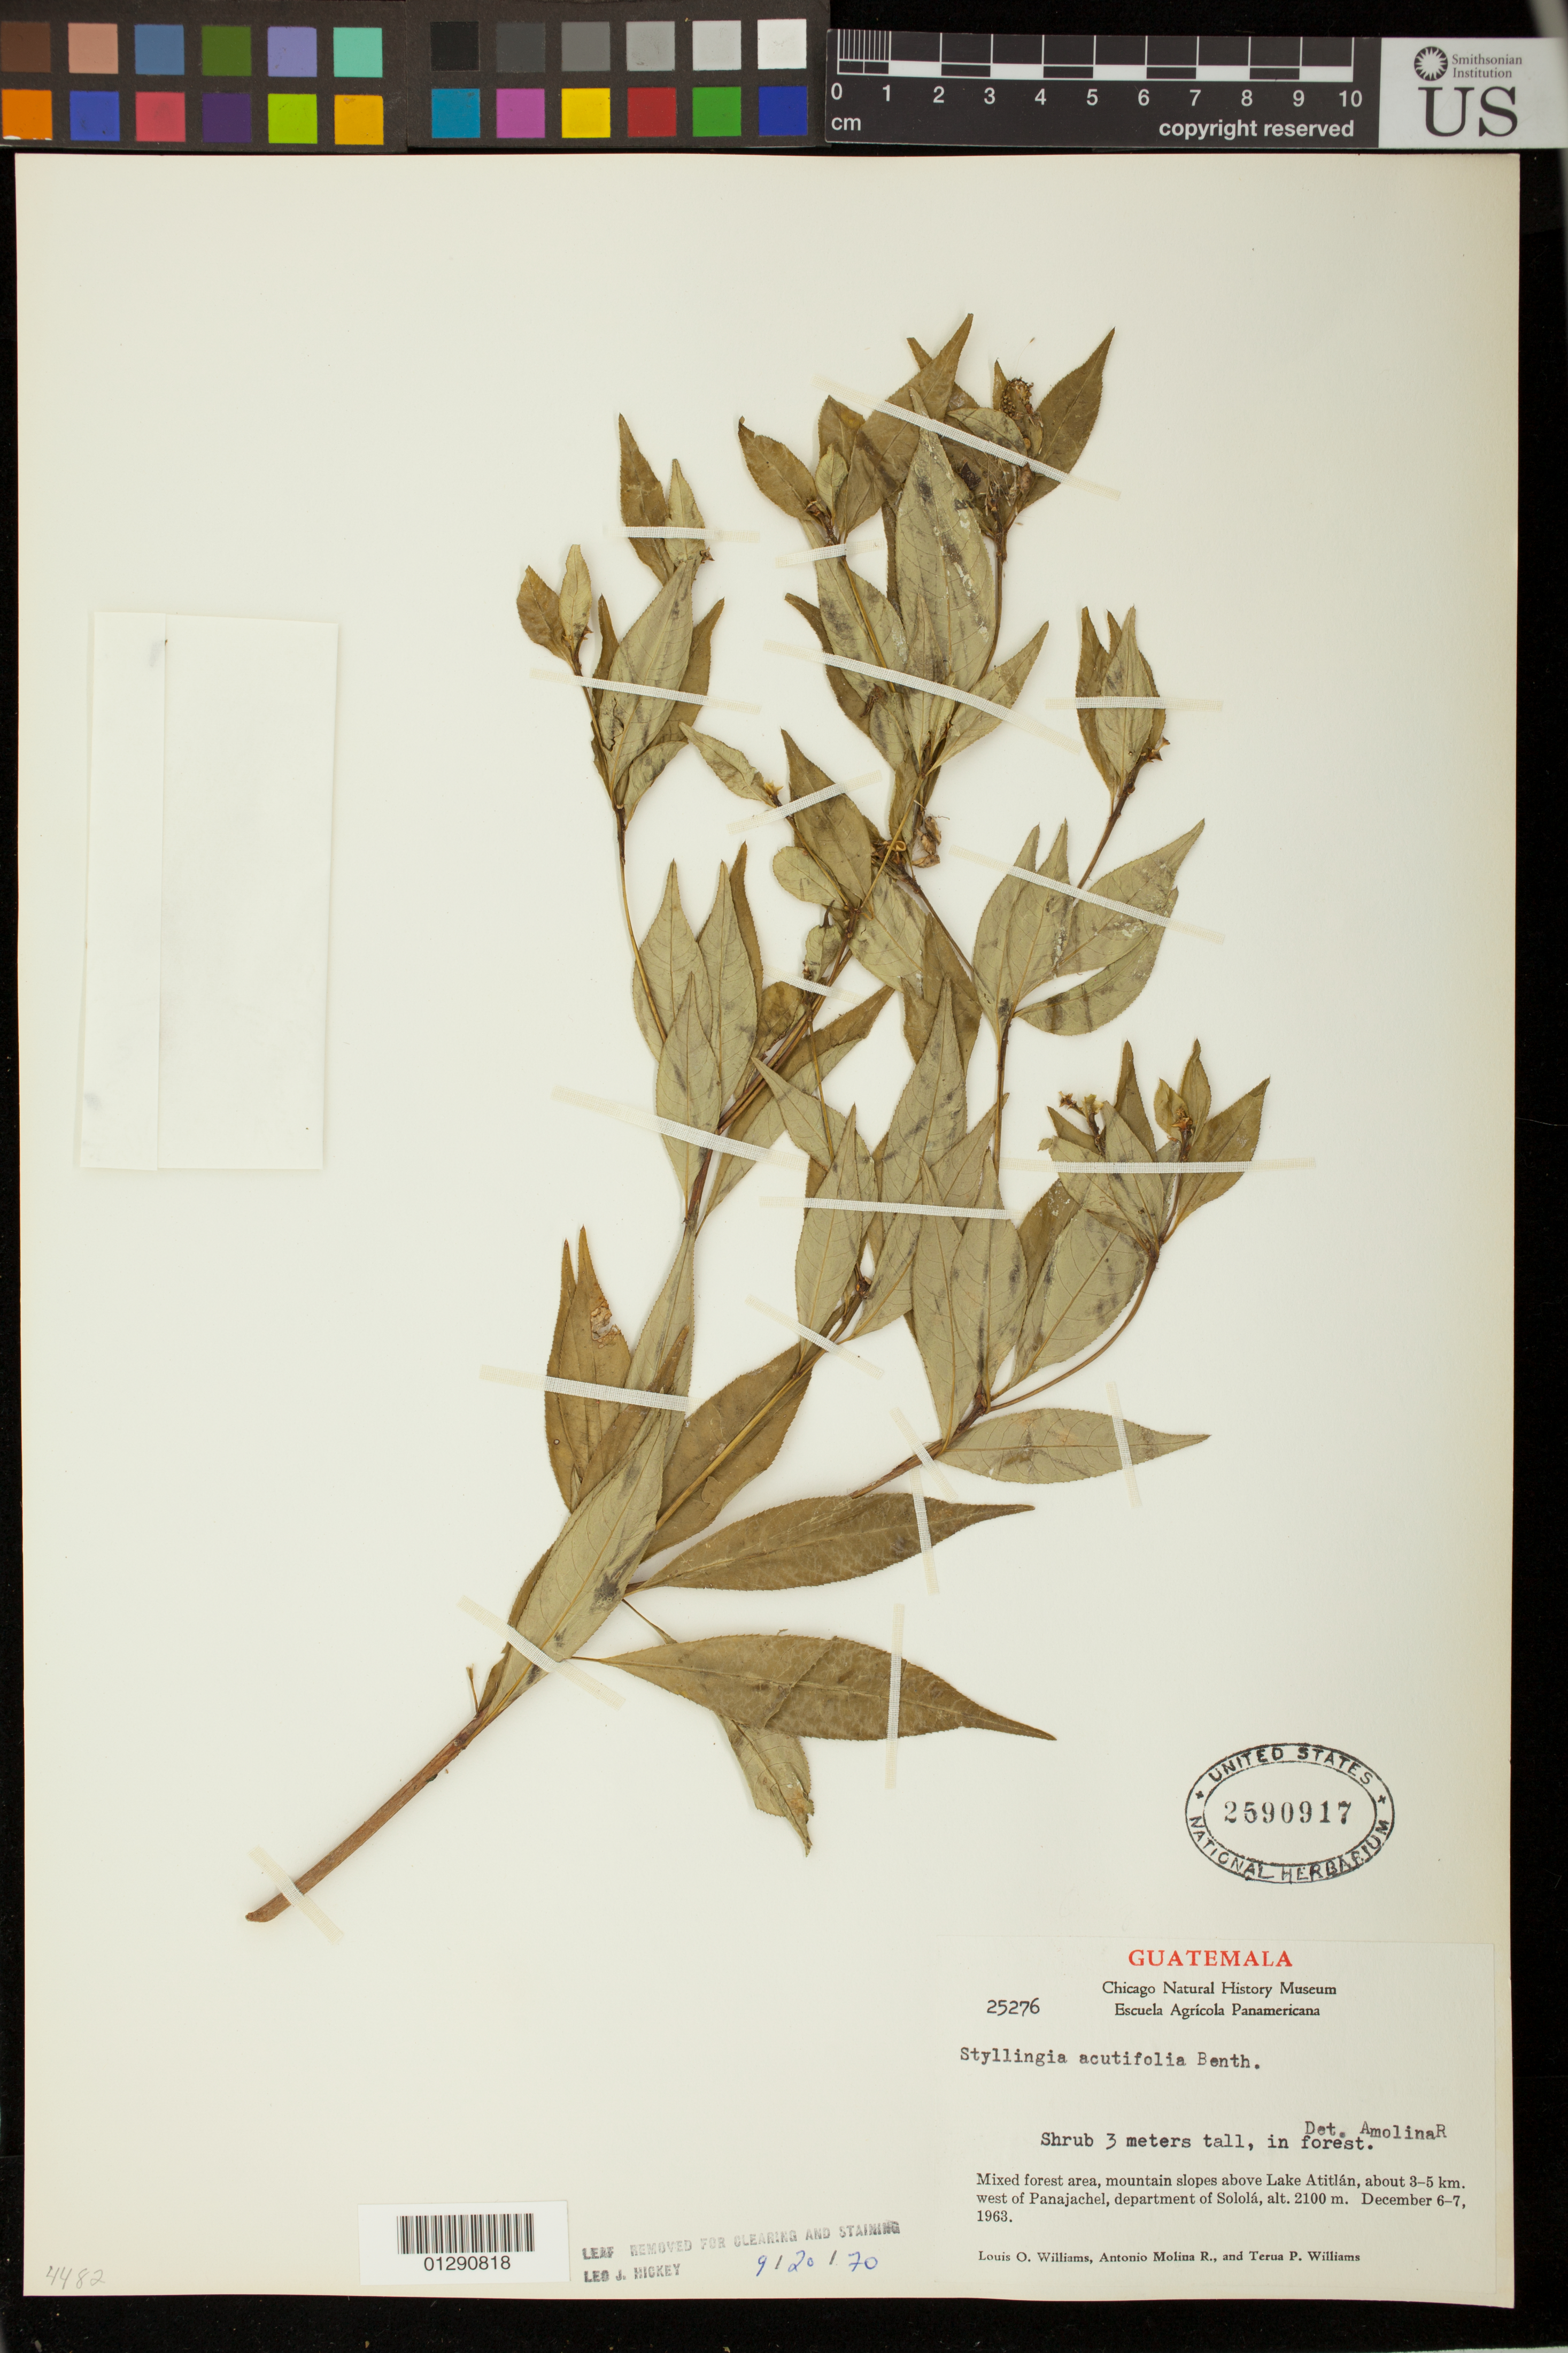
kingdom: Plantae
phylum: Tracheophyta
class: Magnoliopsida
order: Malpighiales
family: Euphorbiaceae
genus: Stillingia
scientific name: Stillingia acutifolia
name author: (Benth.) Benth. ex Hemsl.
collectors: L. O. Williams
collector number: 25276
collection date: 1963-12-06/1963-12-07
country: Guatemala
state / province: Sololá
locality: Lake Atitlan. About 3-5 Km. west of Paajachel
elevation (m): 2100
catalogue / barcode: US 2590917